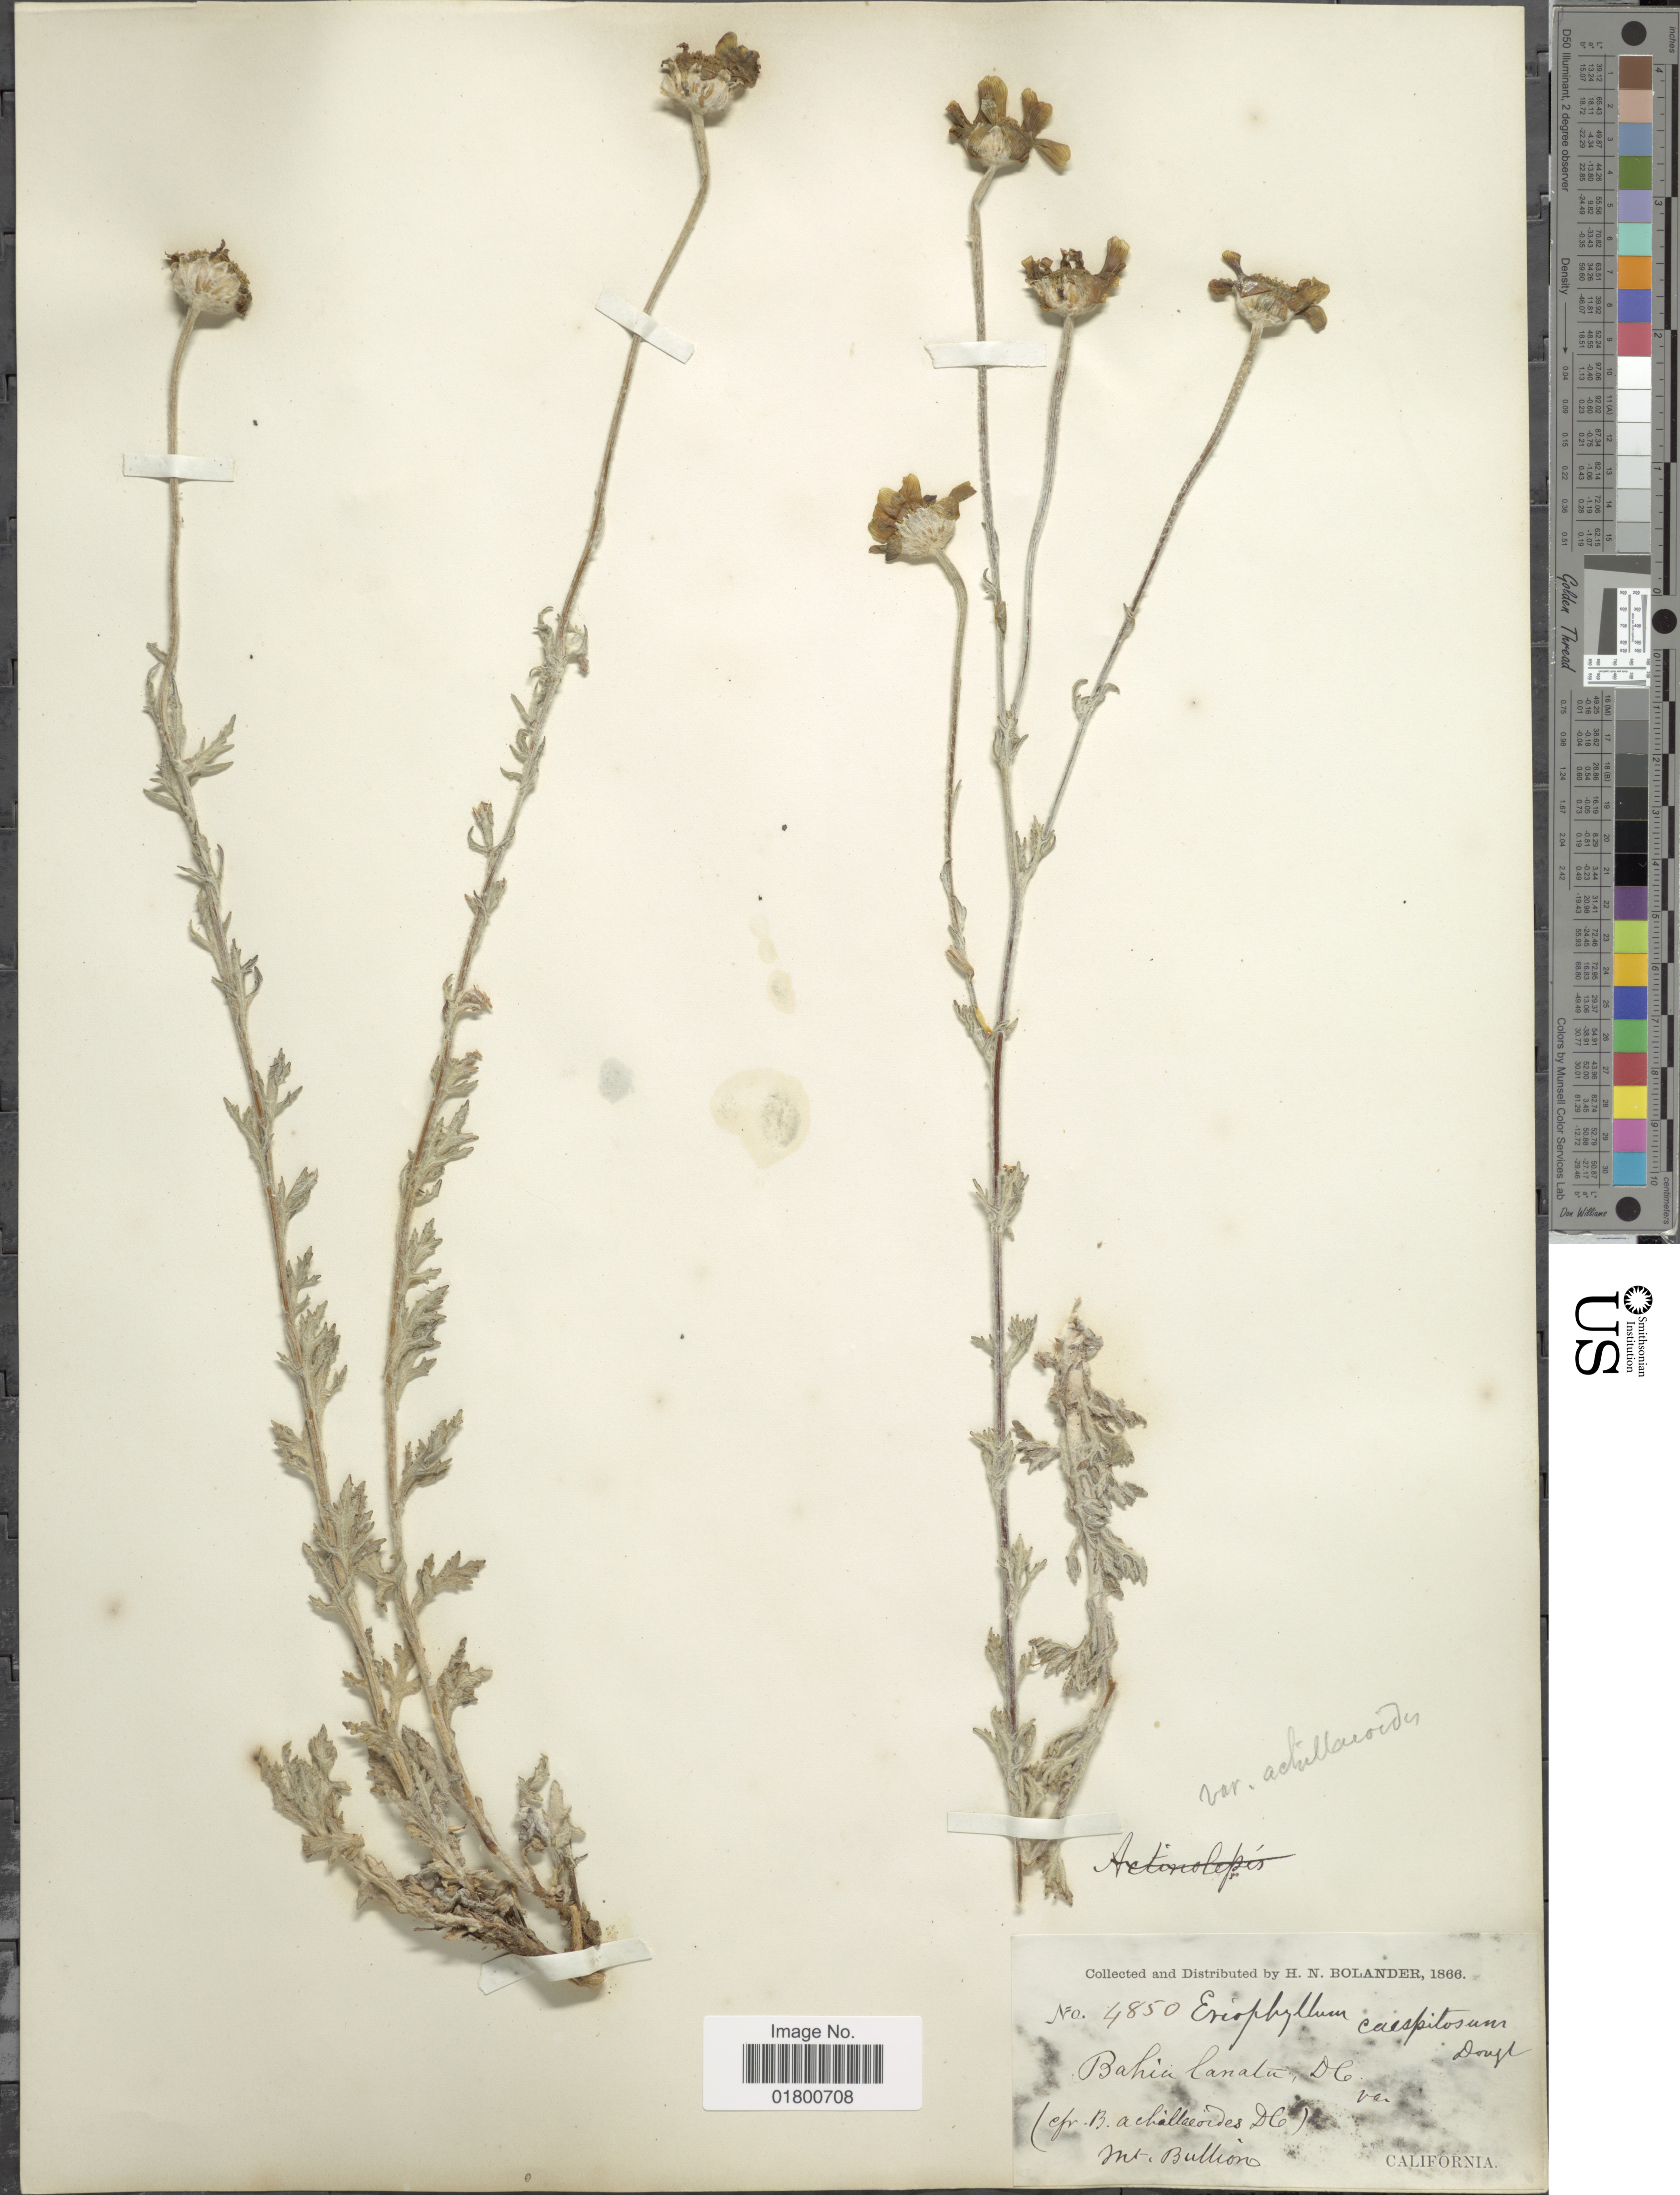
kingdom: Plantae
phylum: Tracheophyta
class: Magnoliopsida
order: Asterales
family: Asteraceae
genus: Eriophyllum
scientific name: Eriophyllum sp.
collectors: H. Bolander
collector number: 4850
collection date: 1866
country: United States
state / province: California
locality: Mt. Bulliono, California